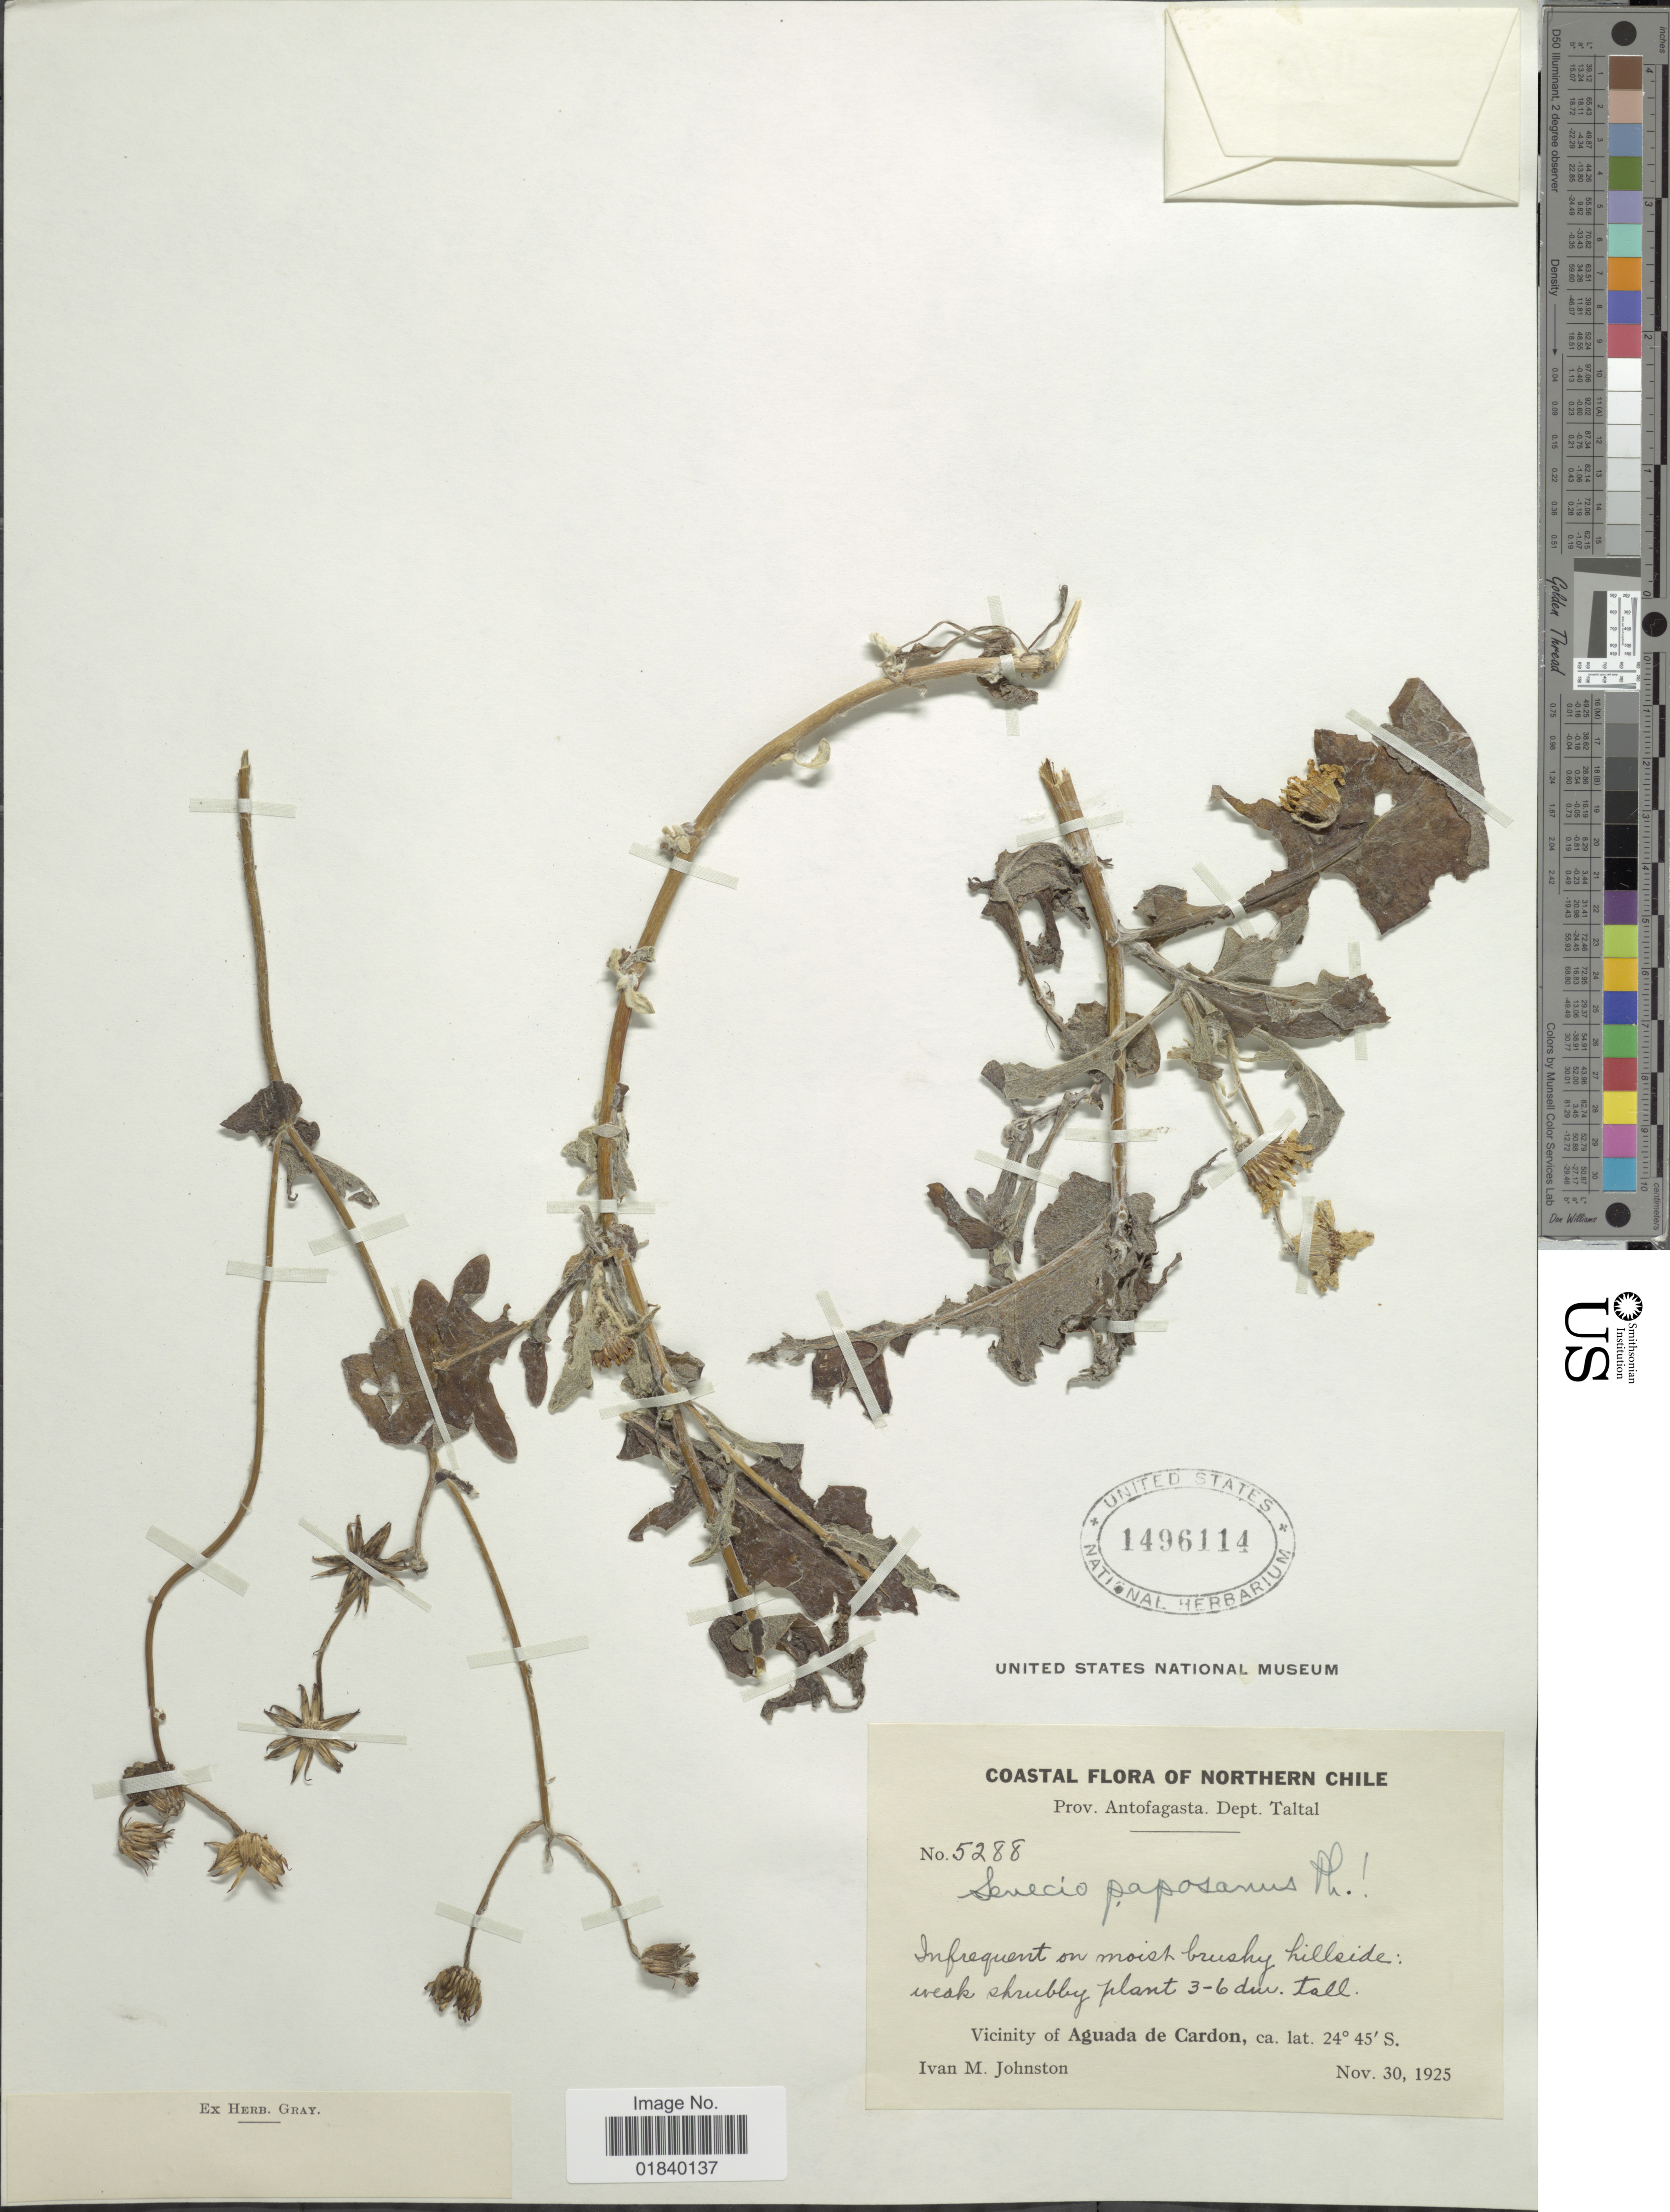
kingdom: Plantae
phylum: Tracheophyta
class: Magnoliopsida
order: Asterales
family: Asteraceae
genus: Senecio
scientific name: Senecio philippicus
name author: Regel & Koern.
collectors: I.M. Johnston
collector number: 5288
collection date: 1925-11-30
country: Chile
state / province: Antofagasta (II)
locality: Northern Chile. Prov. Antofagasta, Dept. Taltal. Vicinity of Aguada de Cardon.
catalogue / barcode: US 1496114